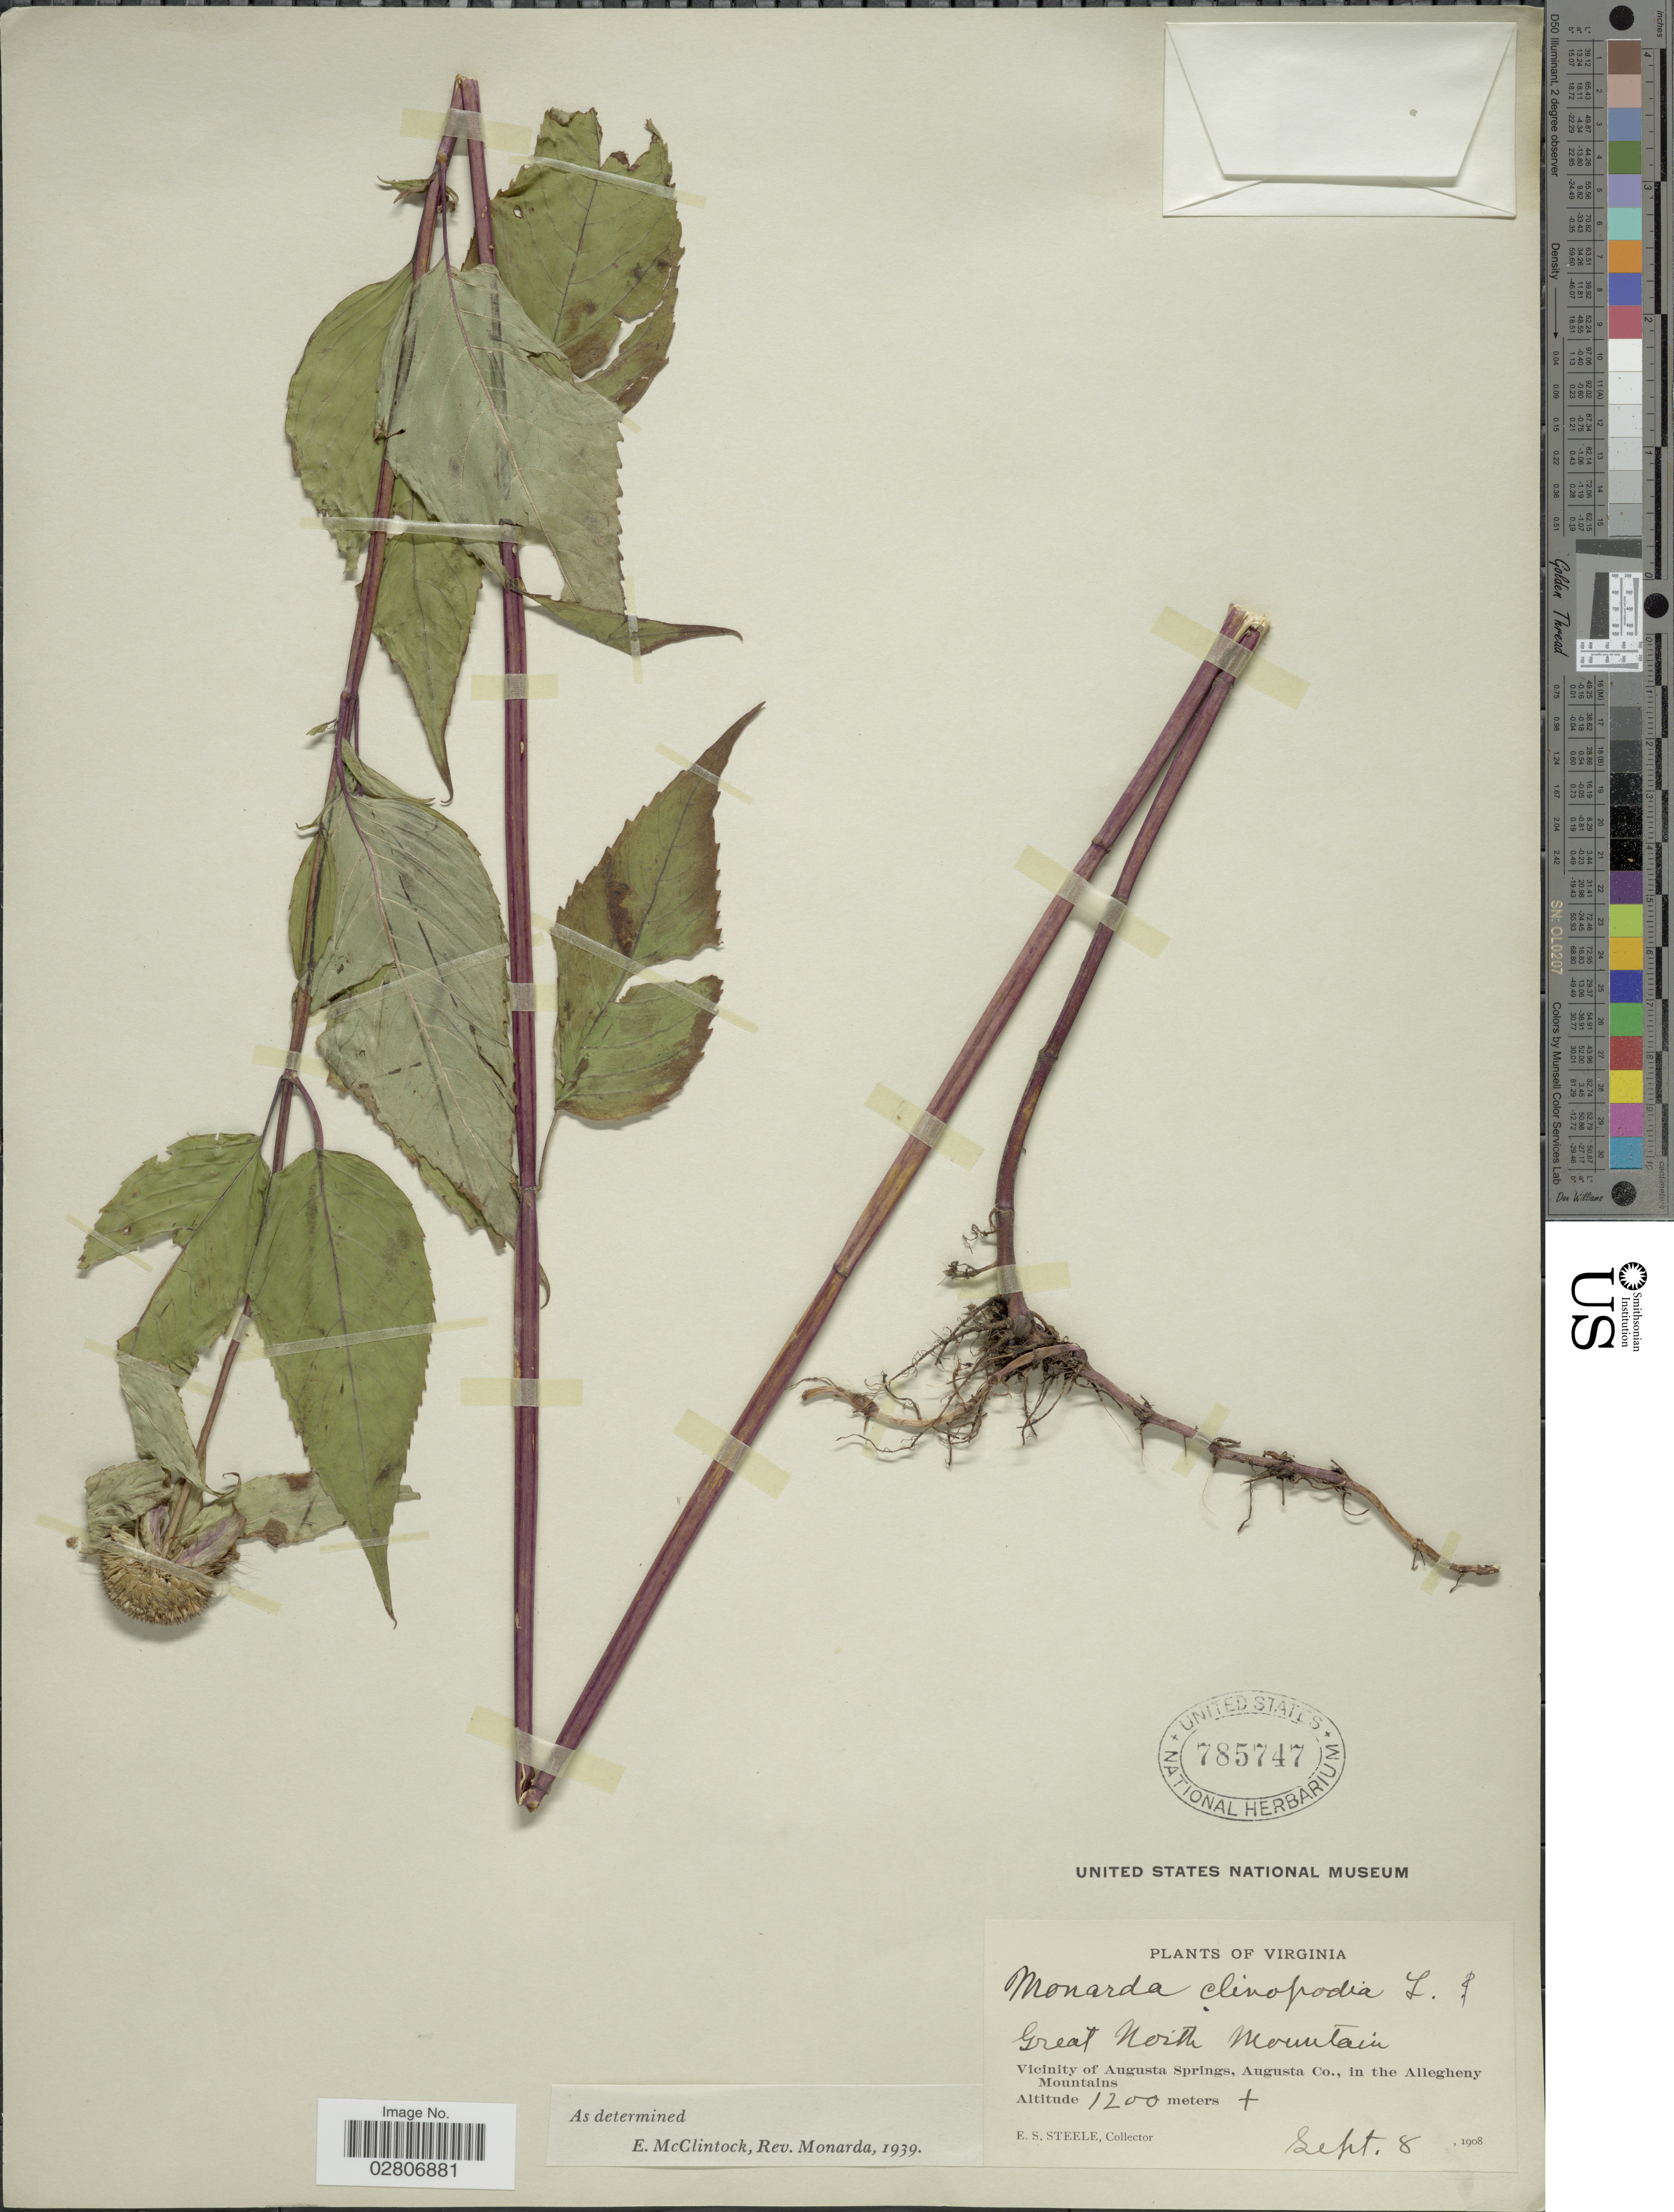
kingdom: Plantae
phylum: Tracheophyta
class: Magnoliopsida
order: Lamiales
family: Lamiaceae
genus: Monarda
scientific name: Monarda clinopodia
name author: L.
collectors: E. Steele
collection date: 1908-09-08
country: United States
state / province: Virginia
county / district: Augusta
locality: Great North Mountain. Vicinity of Augusta Springs, Augusta Co., in the Allegheny Mountains.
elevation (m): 1200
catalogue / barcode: US 785747